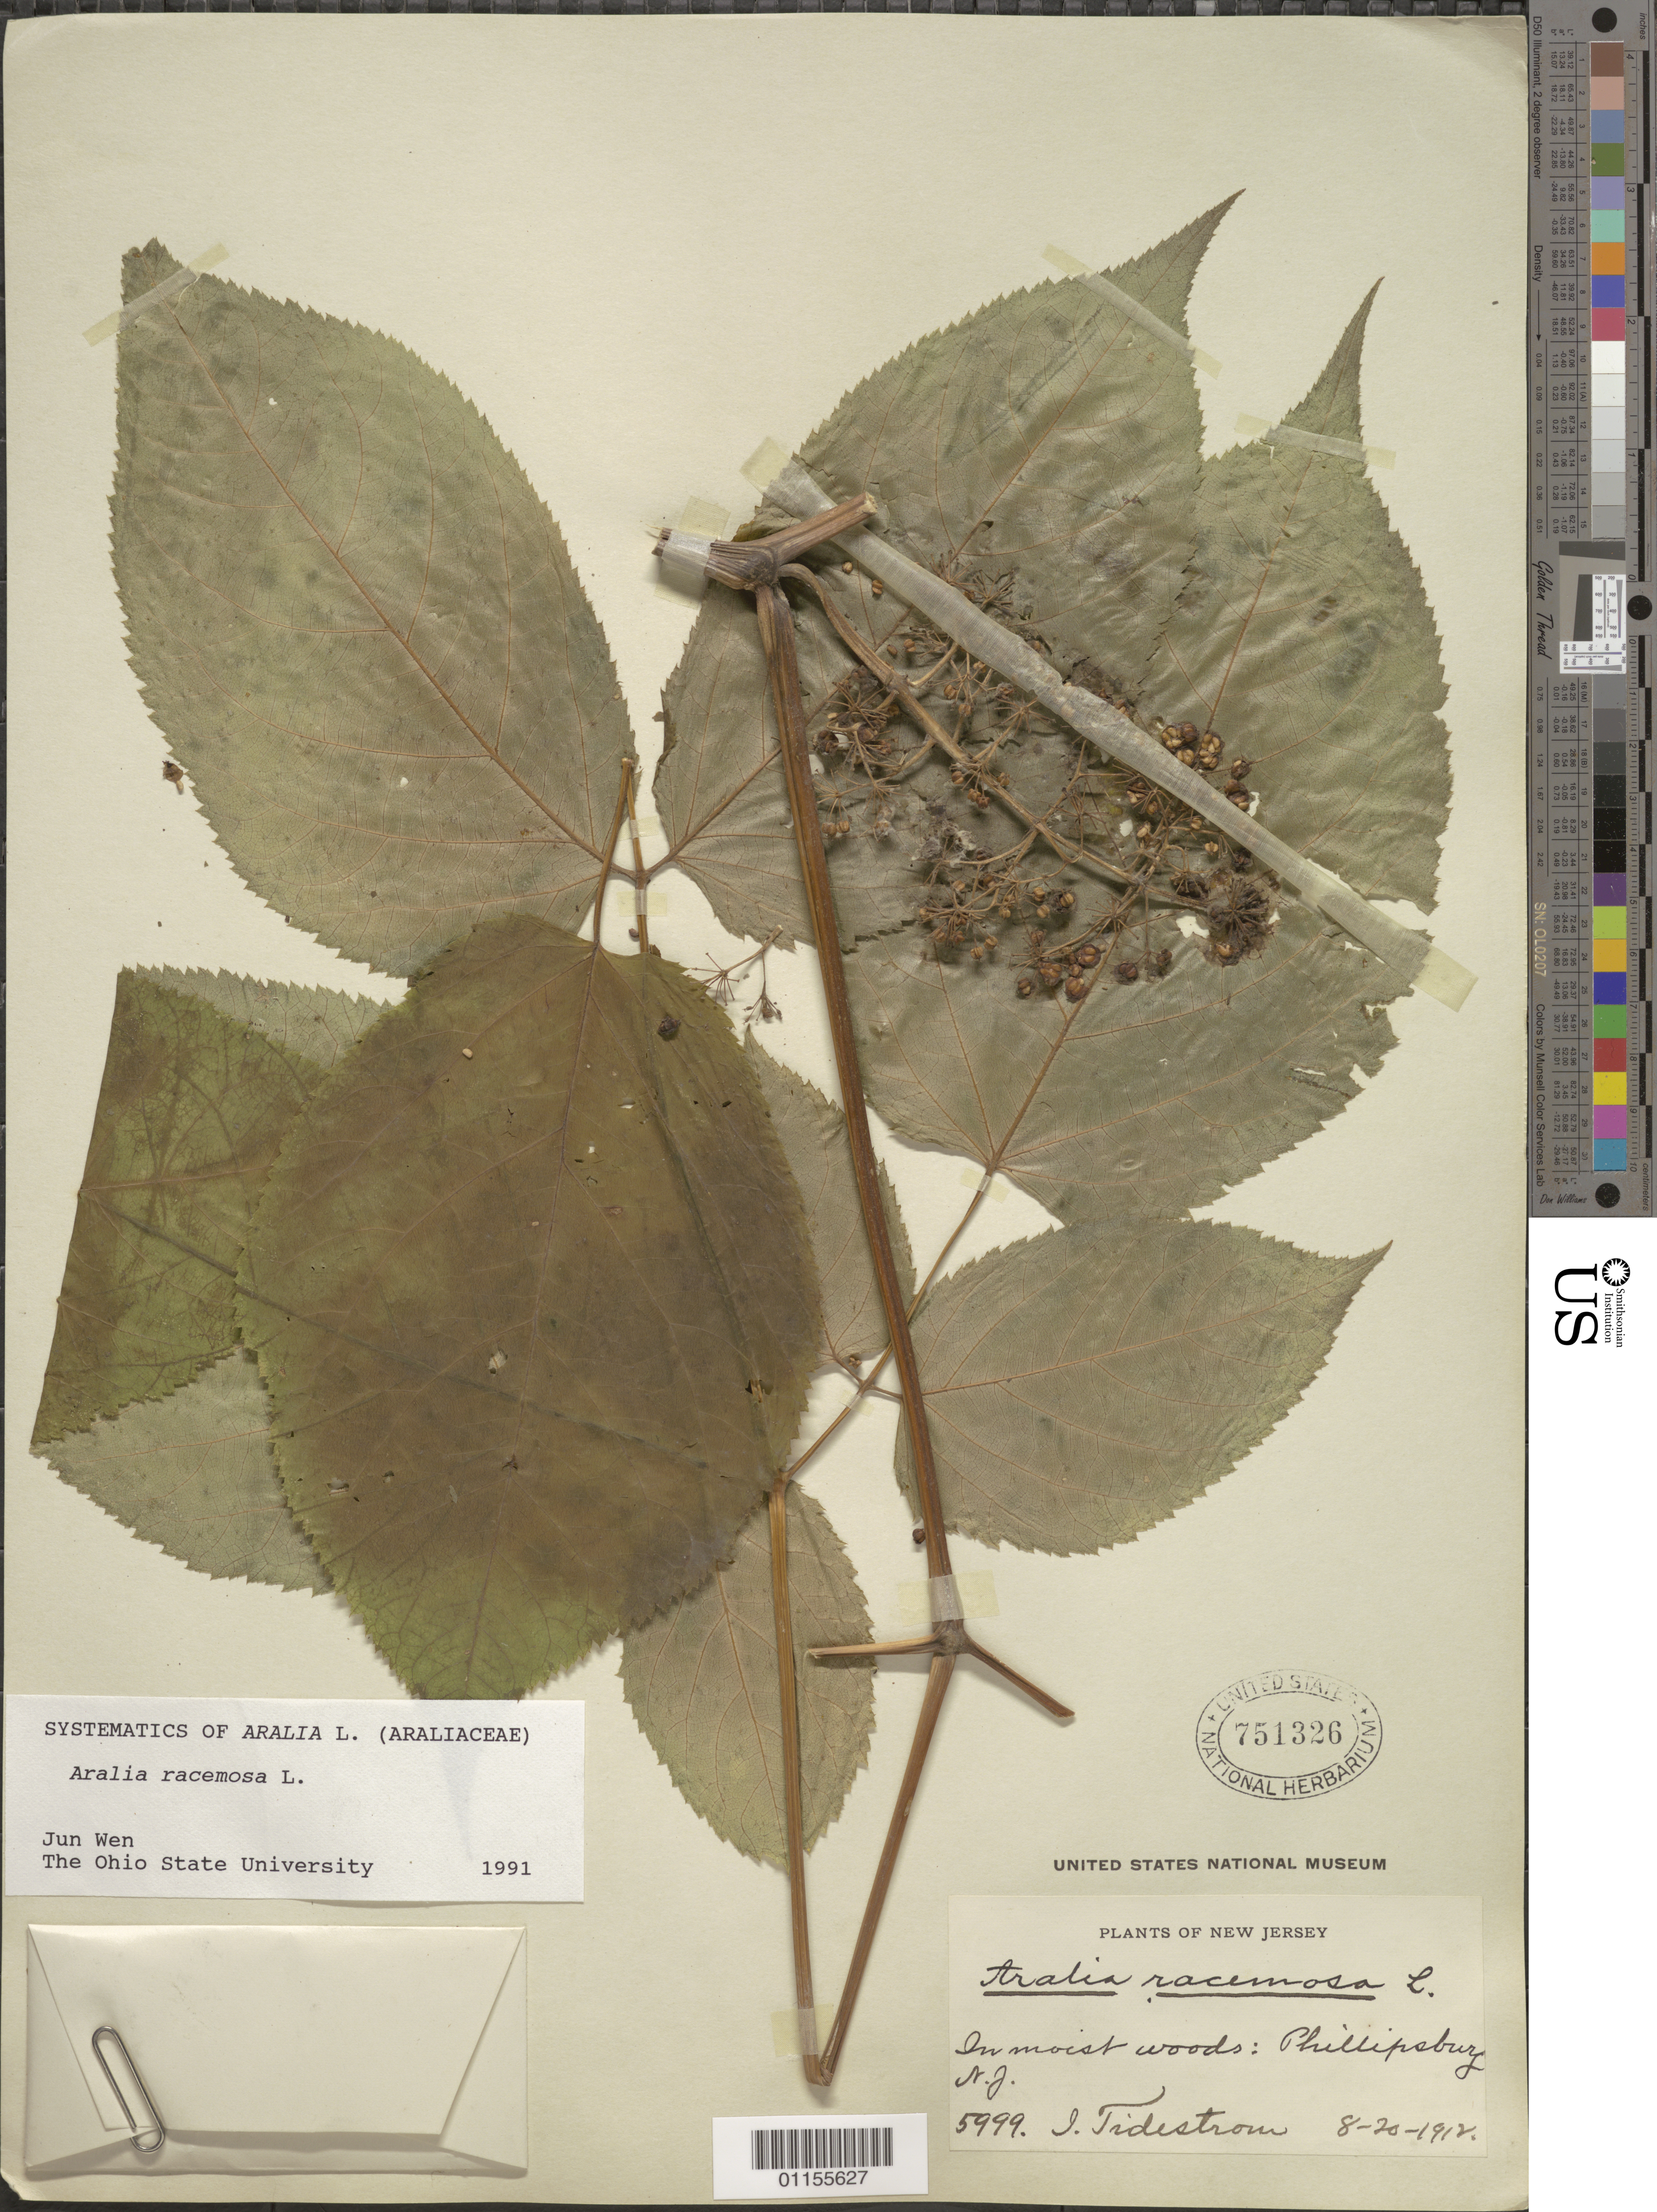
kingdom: Plantae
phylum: Tracheophyta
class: Magnoliopsida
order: Apiales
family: Araliaceae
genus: Aralia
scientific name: Aralia racemosa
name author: L.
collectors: J. Tidestrom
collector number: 5999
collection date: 1912-08-20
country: United States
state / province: New Jersey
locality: Phillipsburg.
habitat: In moist woods.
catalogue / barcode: US 751326